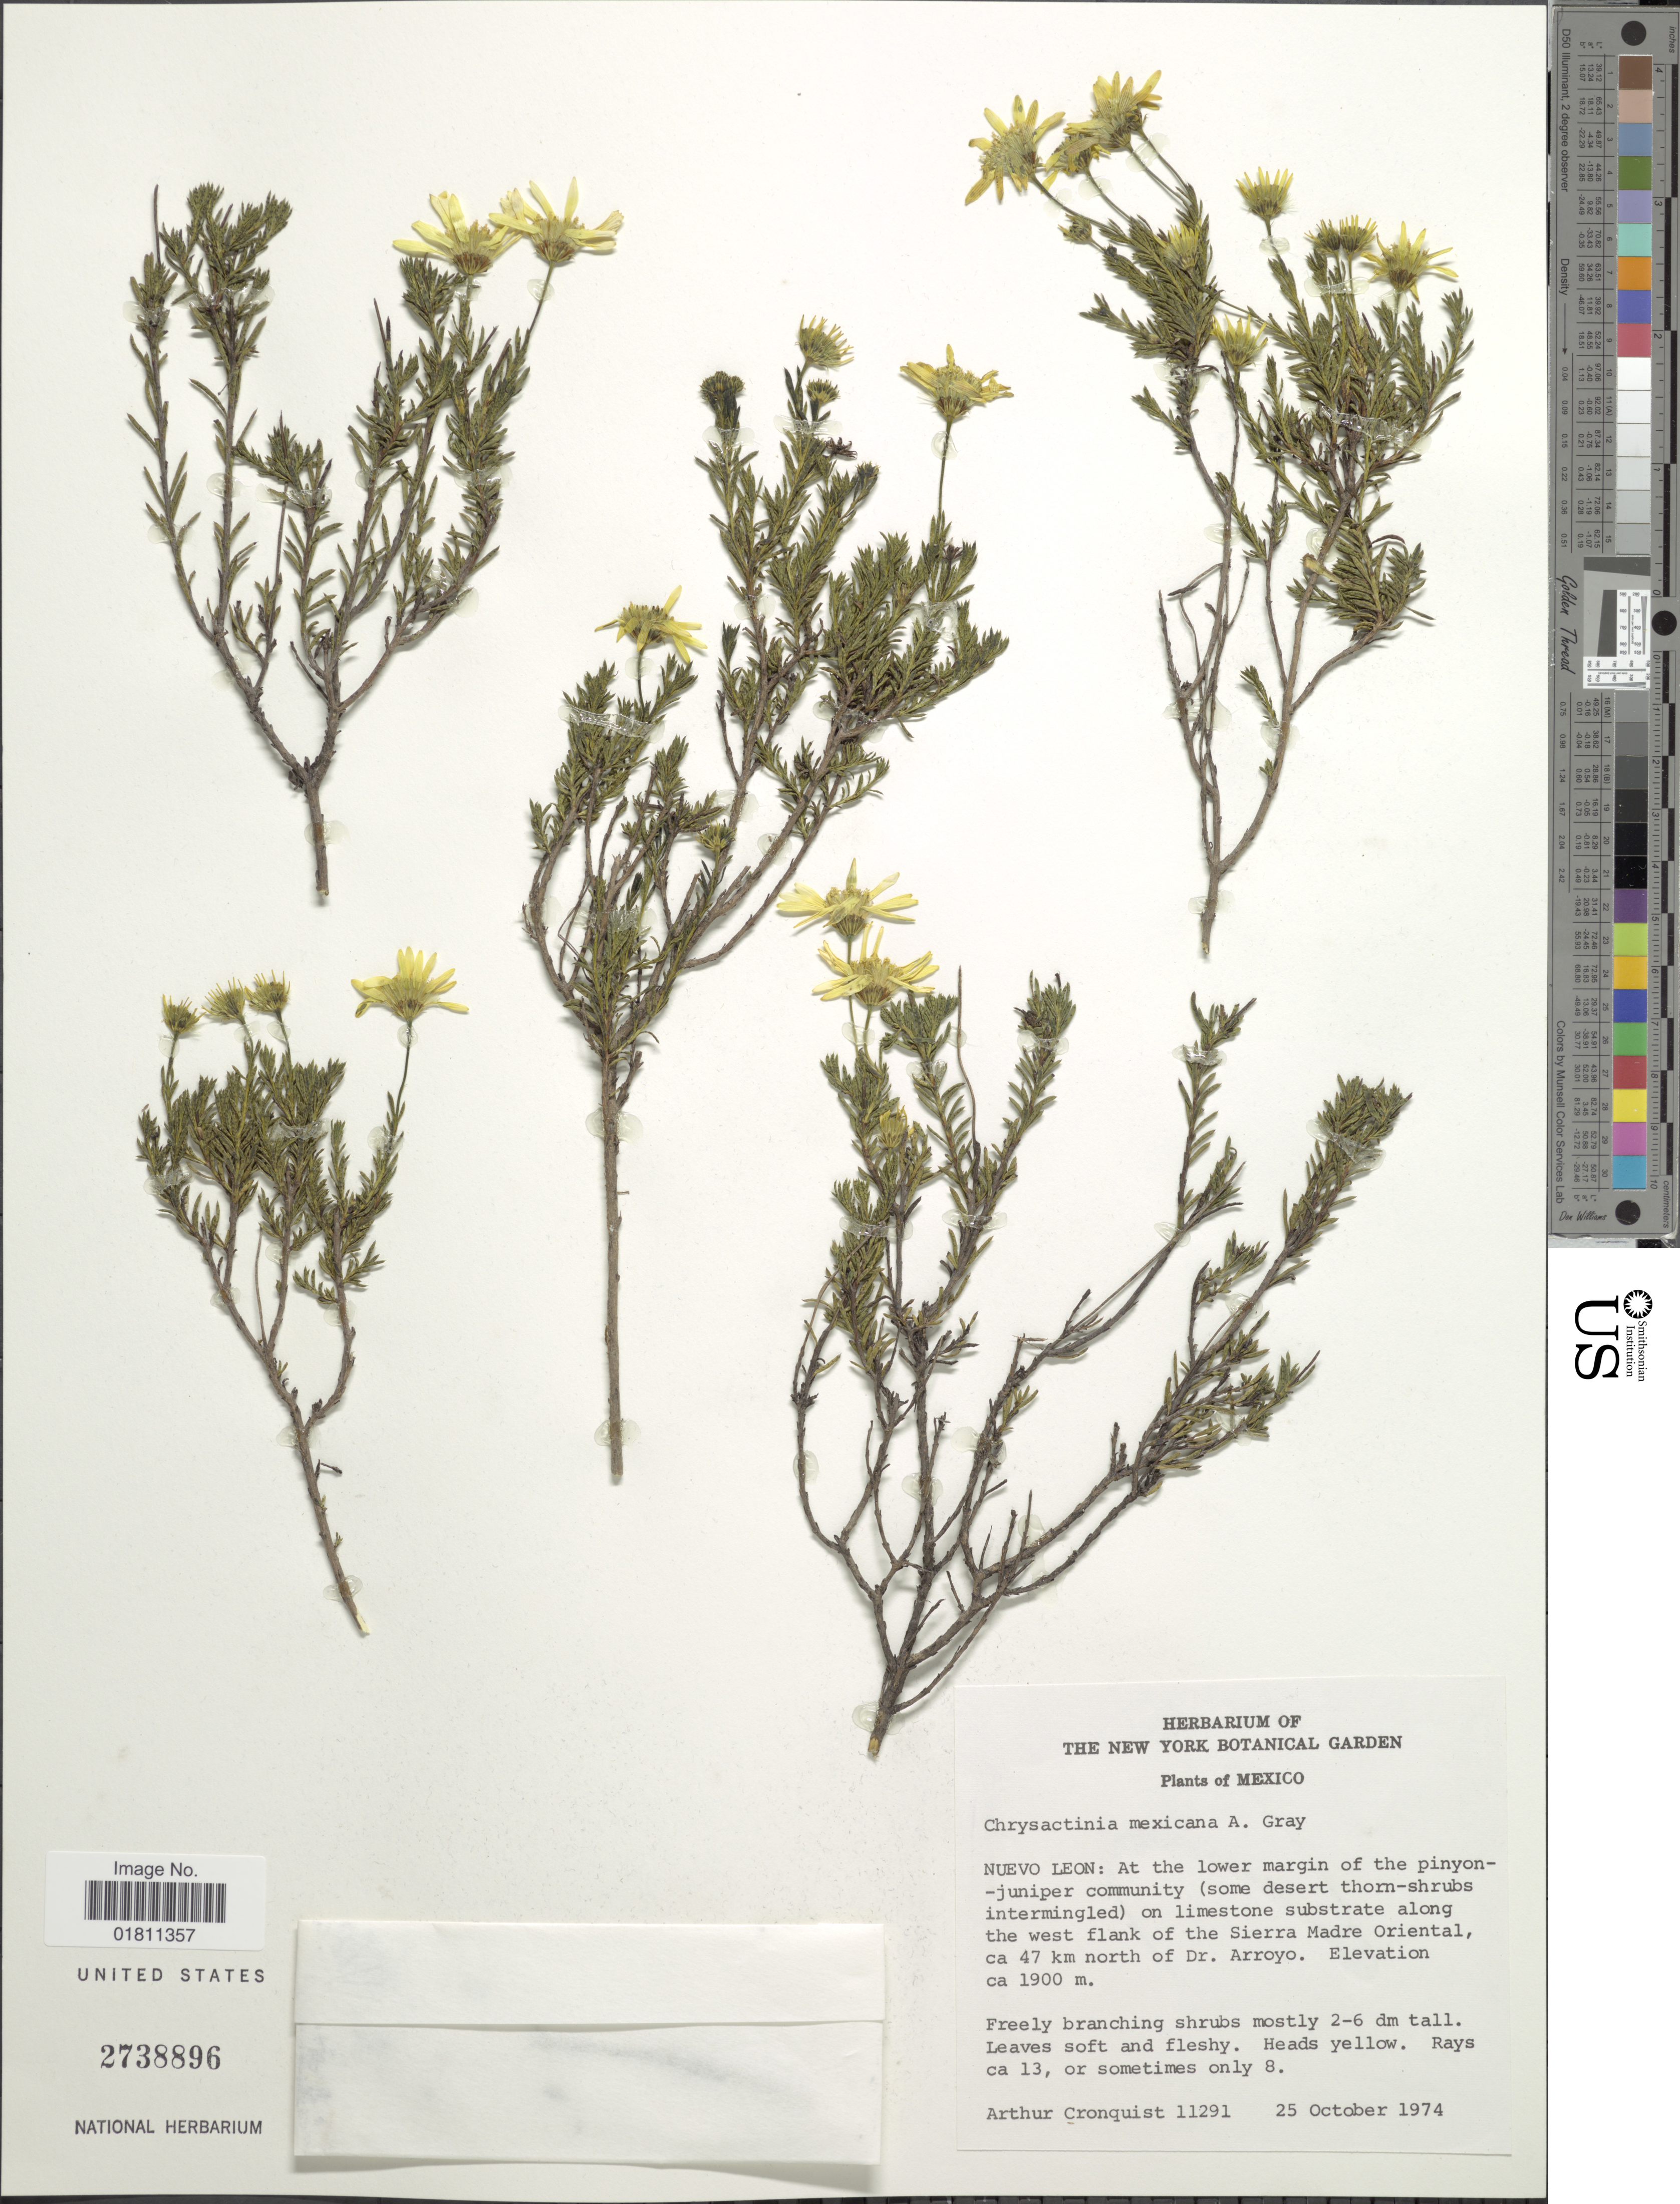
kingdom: Plantae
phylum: Tracheophyta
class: Magnoliopsida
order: Asterales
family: Asteraceae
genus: Chrysactinia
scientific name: Chrysactinia mexicana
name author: A. Gray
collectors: A. J. Cronquist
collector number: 11291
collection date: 1974-10-25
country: Mexico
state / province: Nuevo León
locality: Along the west flank of the Sierra Madre Oriental, ca 47 km north of Dr. Arroyo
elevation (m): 1900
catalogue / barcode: US 2738896